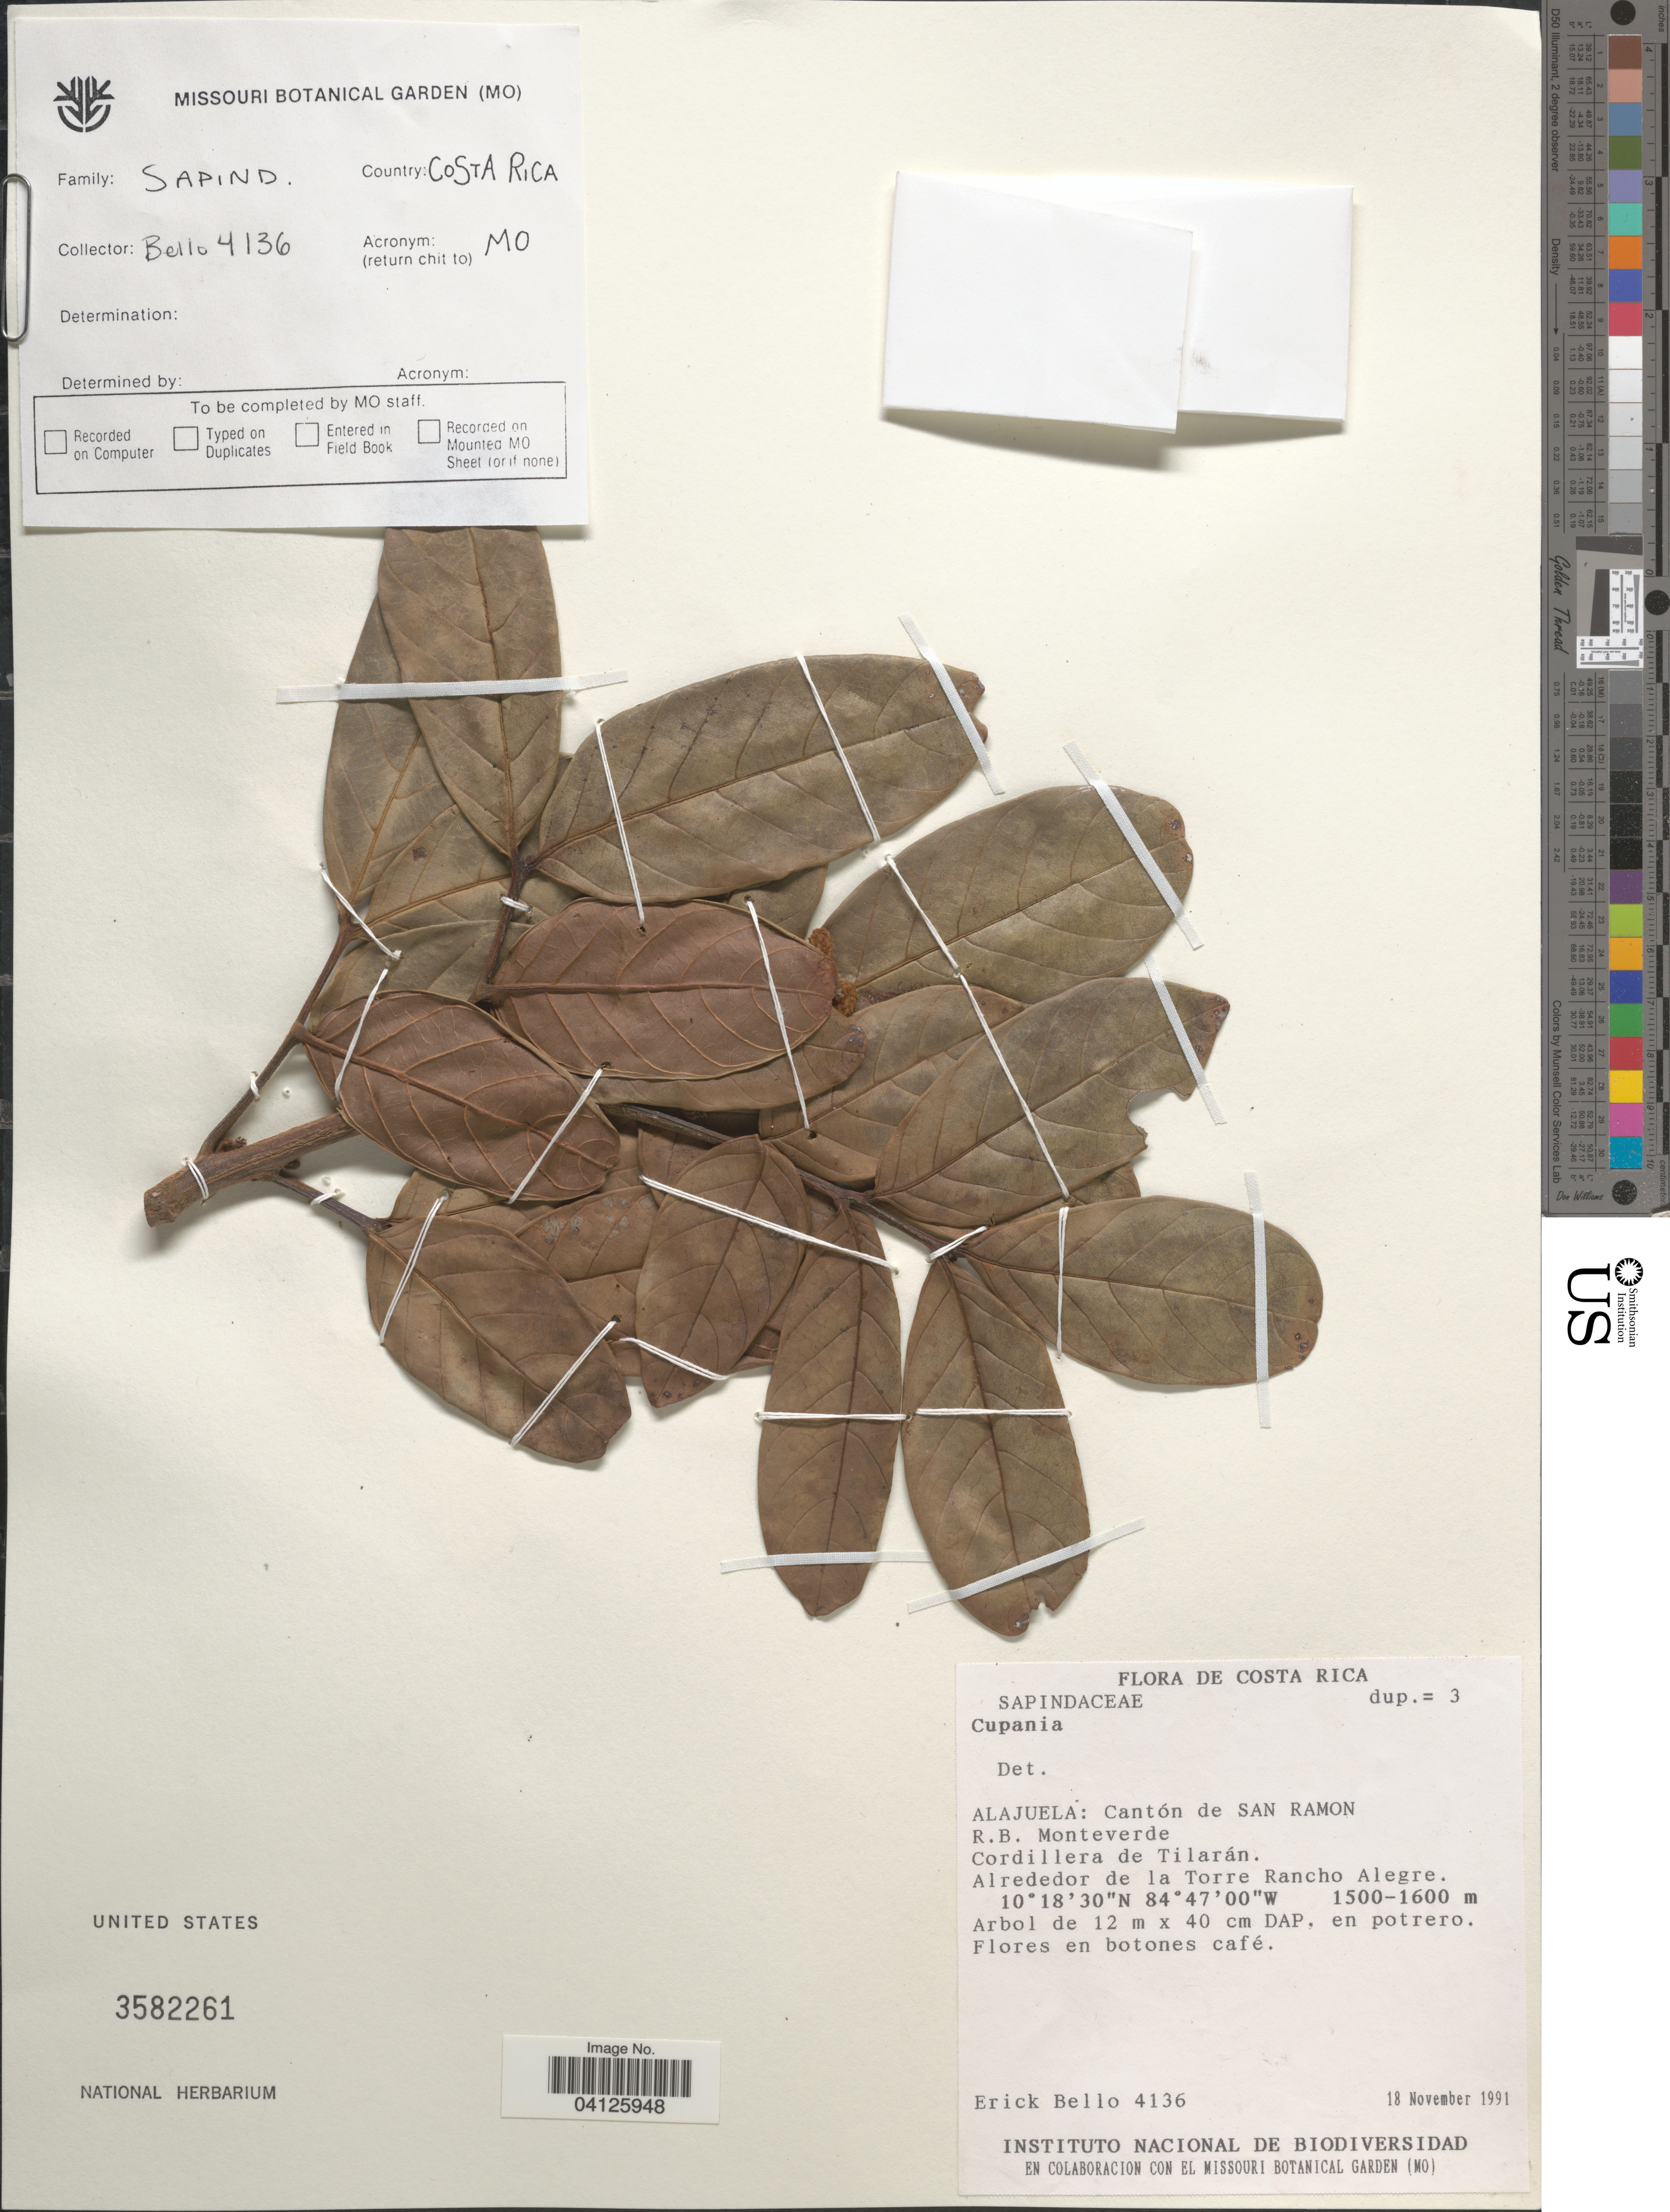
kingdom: Plantae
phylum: Tracheophyta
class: Magnoliopsida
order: Sapindales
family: Sapindaceae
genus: Cupania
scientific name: Cupania moralesii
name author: J.E. Jiménez et al.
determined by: Acevedo-Rodriguez, P., (US), Smithsonian Institution - National Museum of Natural History (UNITED STATES)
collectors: E. Bello C.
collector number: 4136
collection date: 1991-11-18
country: Costa Rica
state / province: Alajuela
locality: Cantón de San Ramon. R.B. Monteverde. Cordillera de Tilarán. Alrededor de la Torre Rancho Alegre.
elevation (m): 1500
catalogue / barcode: US 3582261